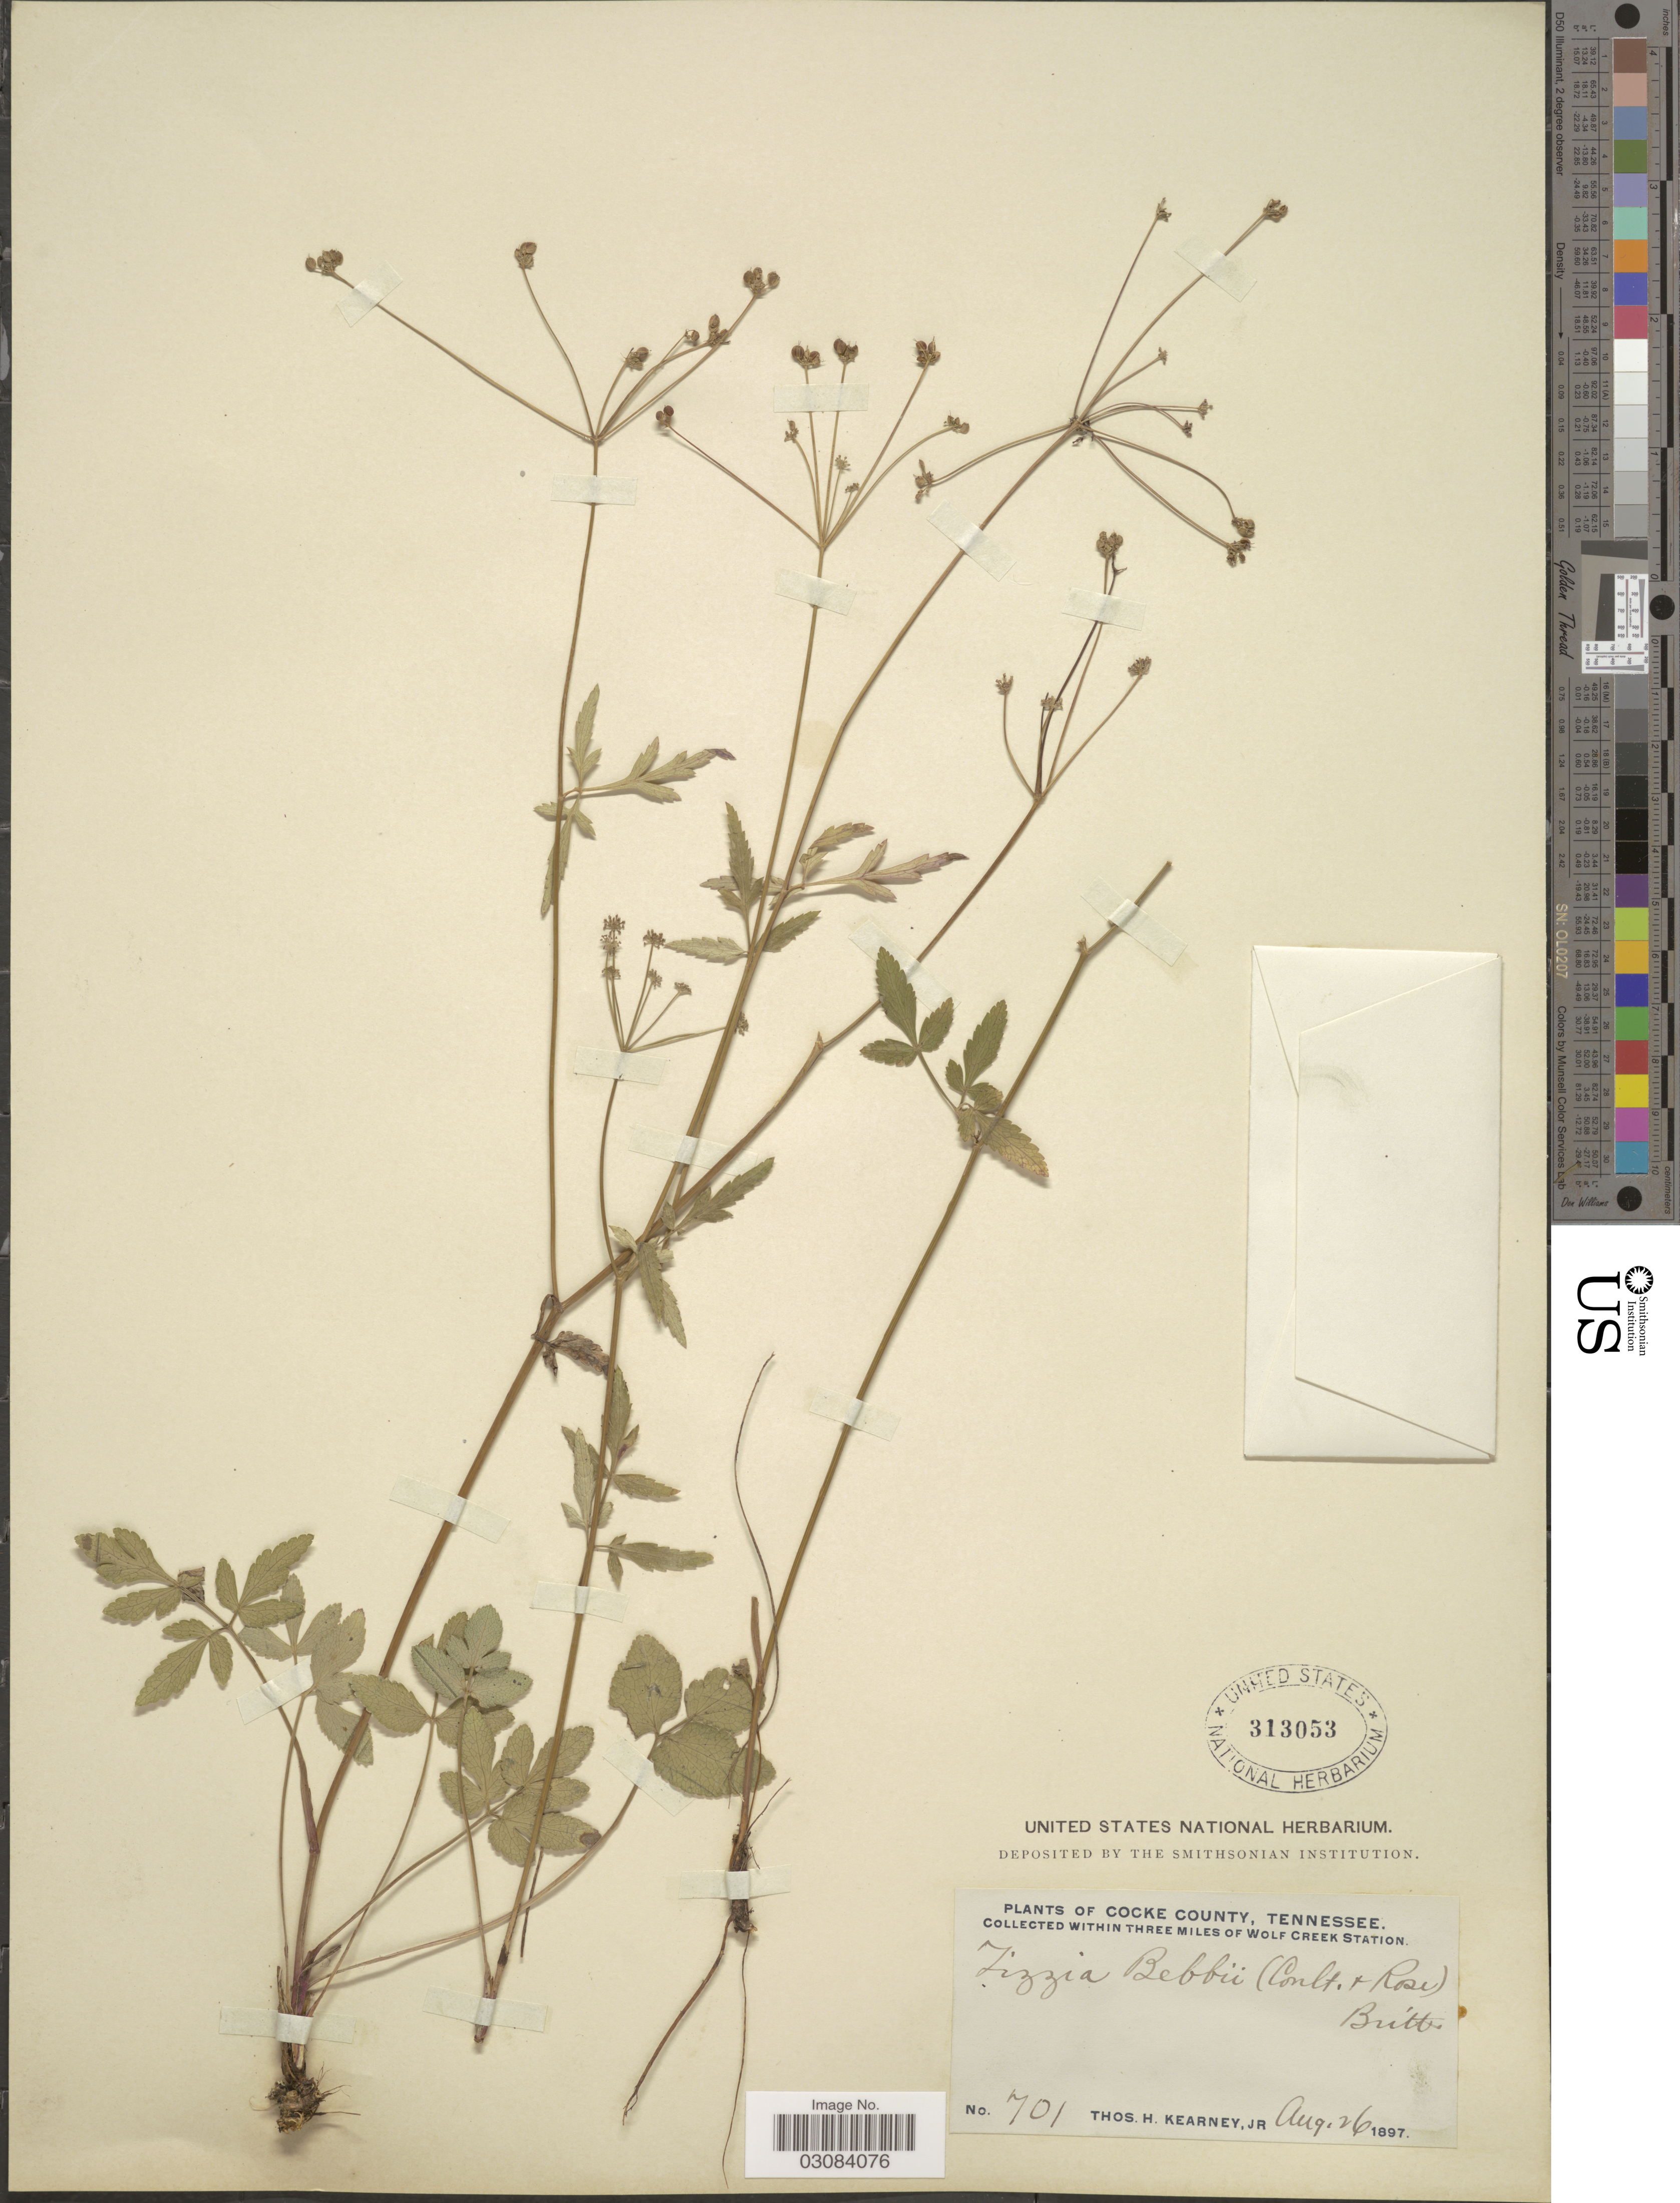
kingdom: Plantae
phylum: Tracheophyta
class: Magnoliopsida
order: Apiales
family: Apiaceae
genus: Zizia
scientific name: Zizia bebbii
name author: (J.M. Coult. & Rose) Britton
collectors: T. H. Kearney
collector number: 701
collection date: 1897-08-26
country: United States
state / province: Tennessee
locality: Cocke County. Collected within Three Miles of Wolf Creek Station.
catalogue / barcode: US 313053